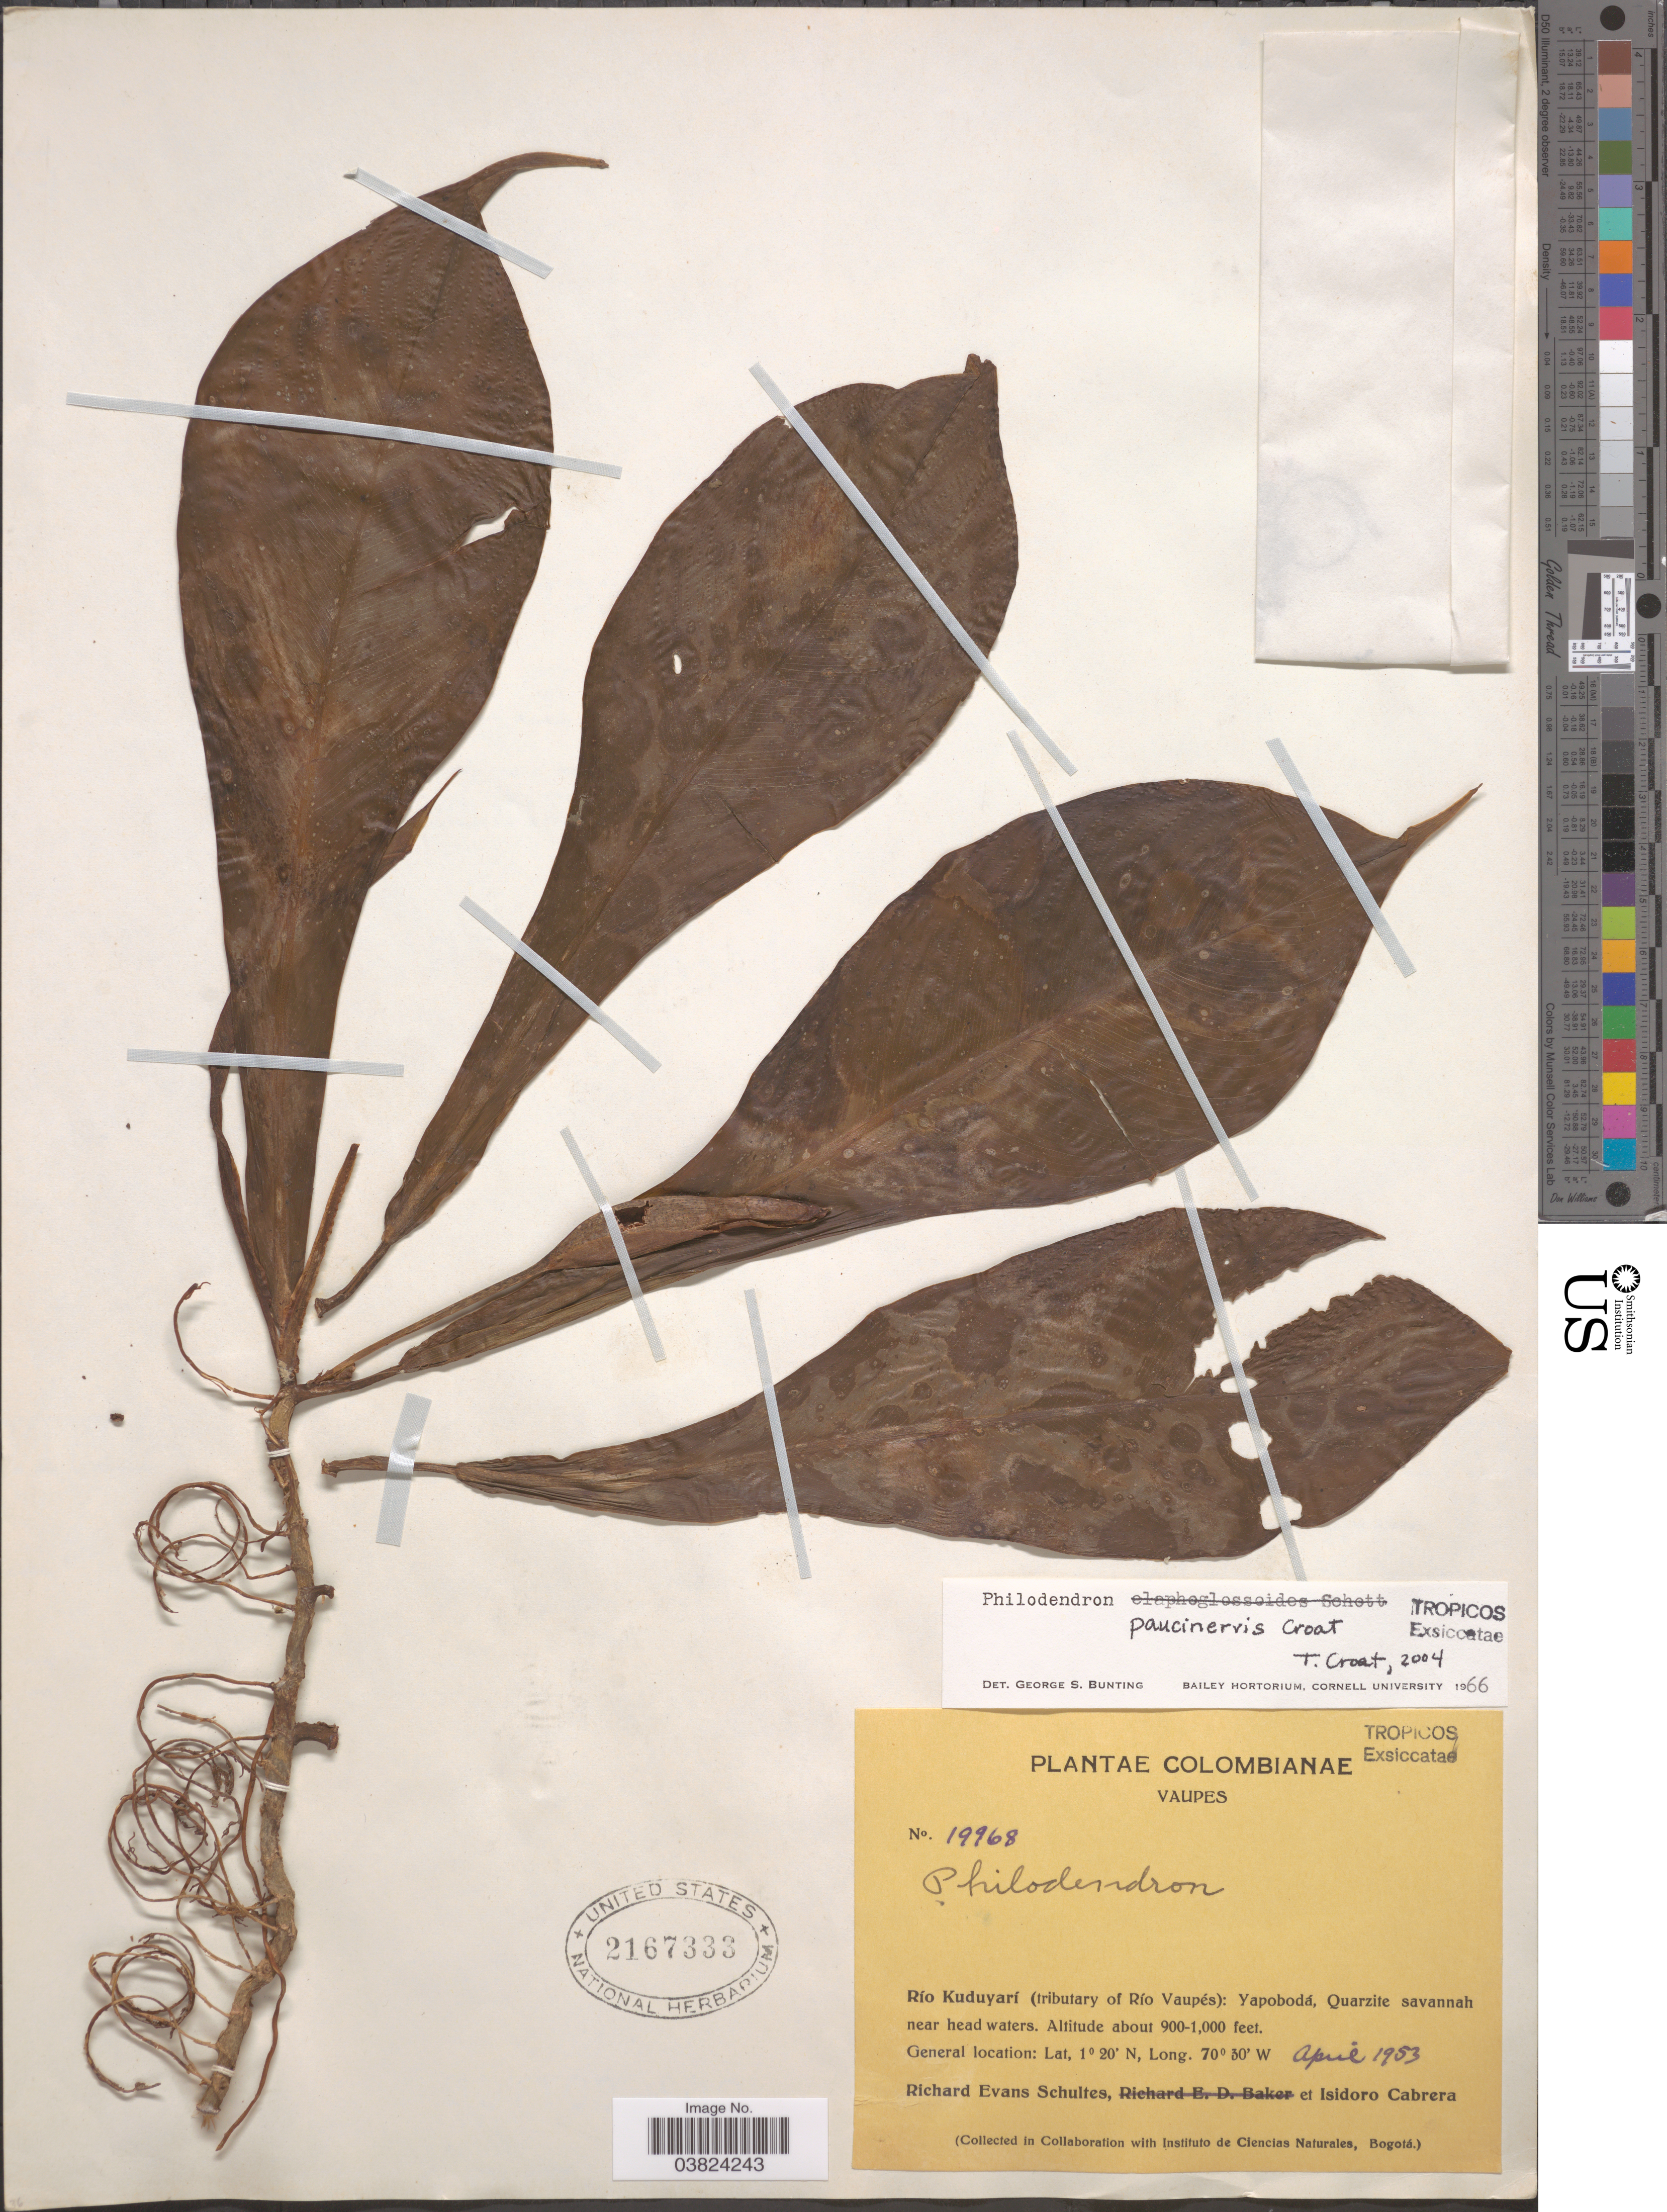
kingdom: Plantae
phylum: Tracheophyta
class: Liliopsida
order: Alismatales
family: Araceae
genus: Philodendron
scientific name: Philodendron paucinervium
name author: Croat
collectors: R. E. Schultes & I. Cabrera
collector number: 19968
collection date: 1953-04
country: Colombia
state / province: Vaupés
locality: Río Kuduyarí (tributary of Río Vaupés): Yapobodá, Quarzite savannah near head waters.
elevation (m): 274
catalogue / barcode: US 2167333